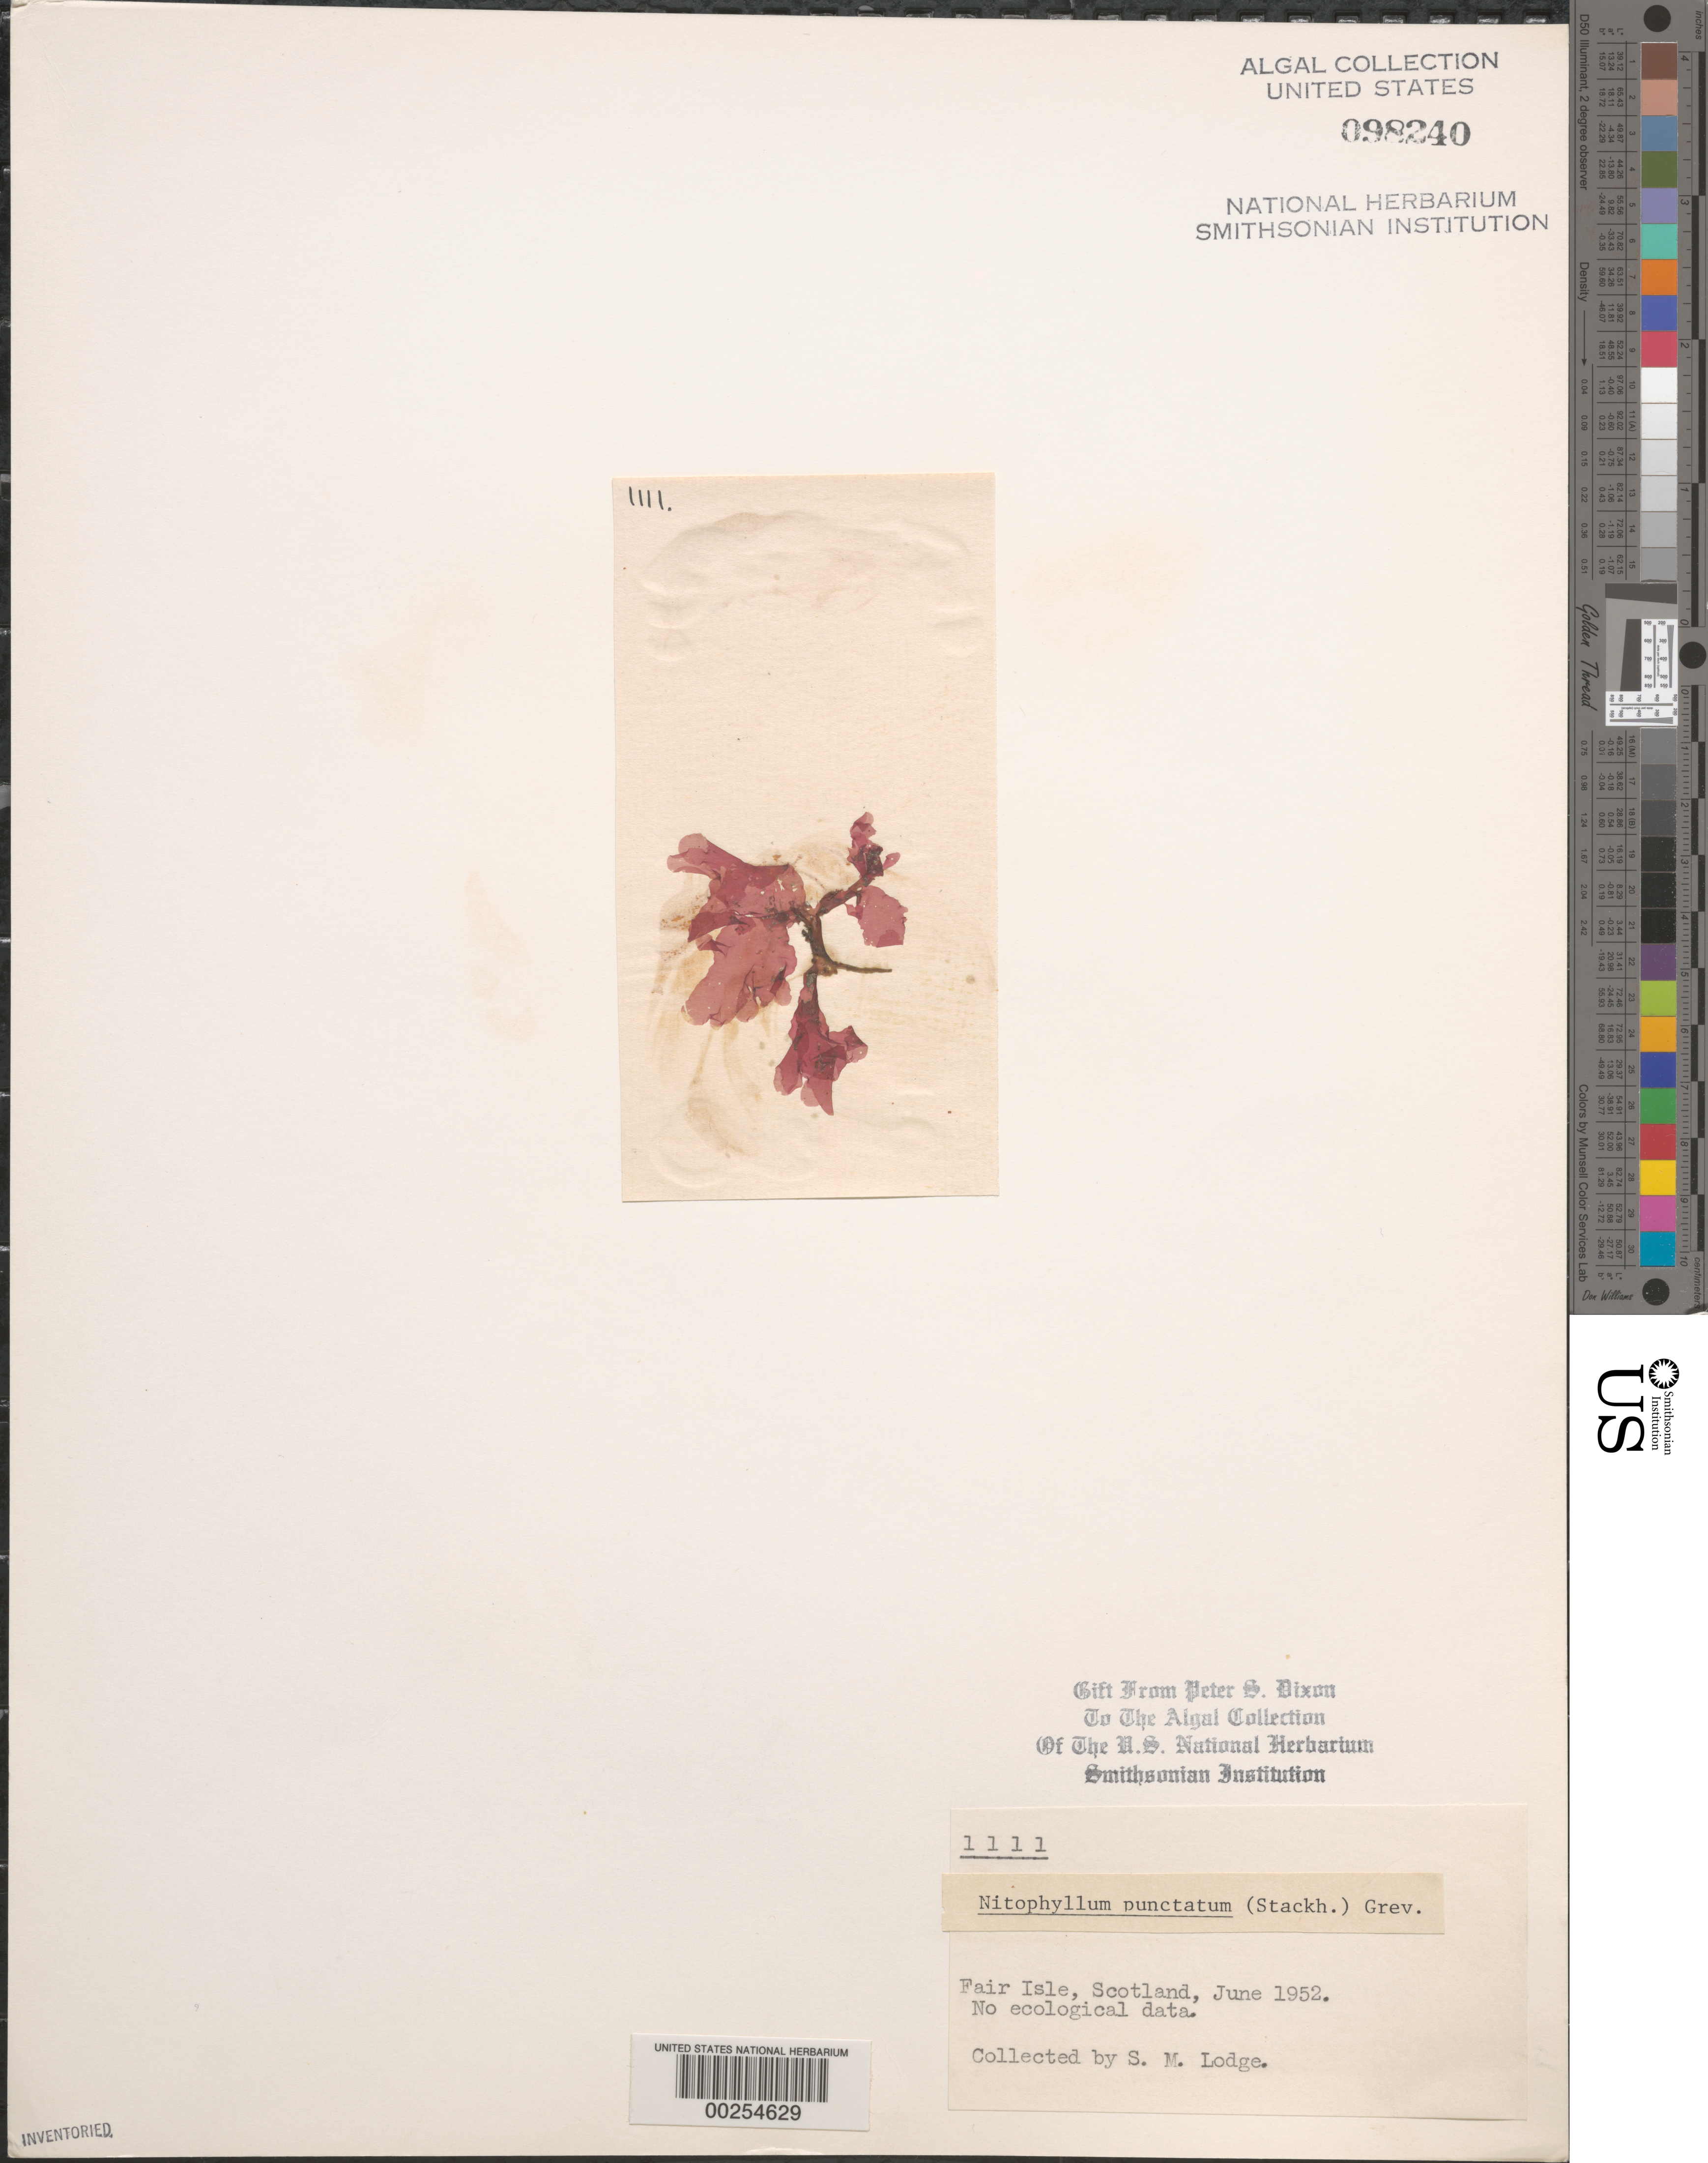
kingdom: Plantae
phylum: Rhodophyta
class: Florideophyceae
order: Ceramiales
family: Delesseriaceae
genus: Nitophyllum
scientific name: Nitophyllum punctatum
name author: (Stackh.) Grev.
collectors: S. Lodge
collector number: PSD 1111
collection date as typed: Jun 1952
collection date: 1952-06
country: United Kingdom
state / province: Scotland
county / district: Shetland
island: Fair Isle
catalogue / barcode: US 98240